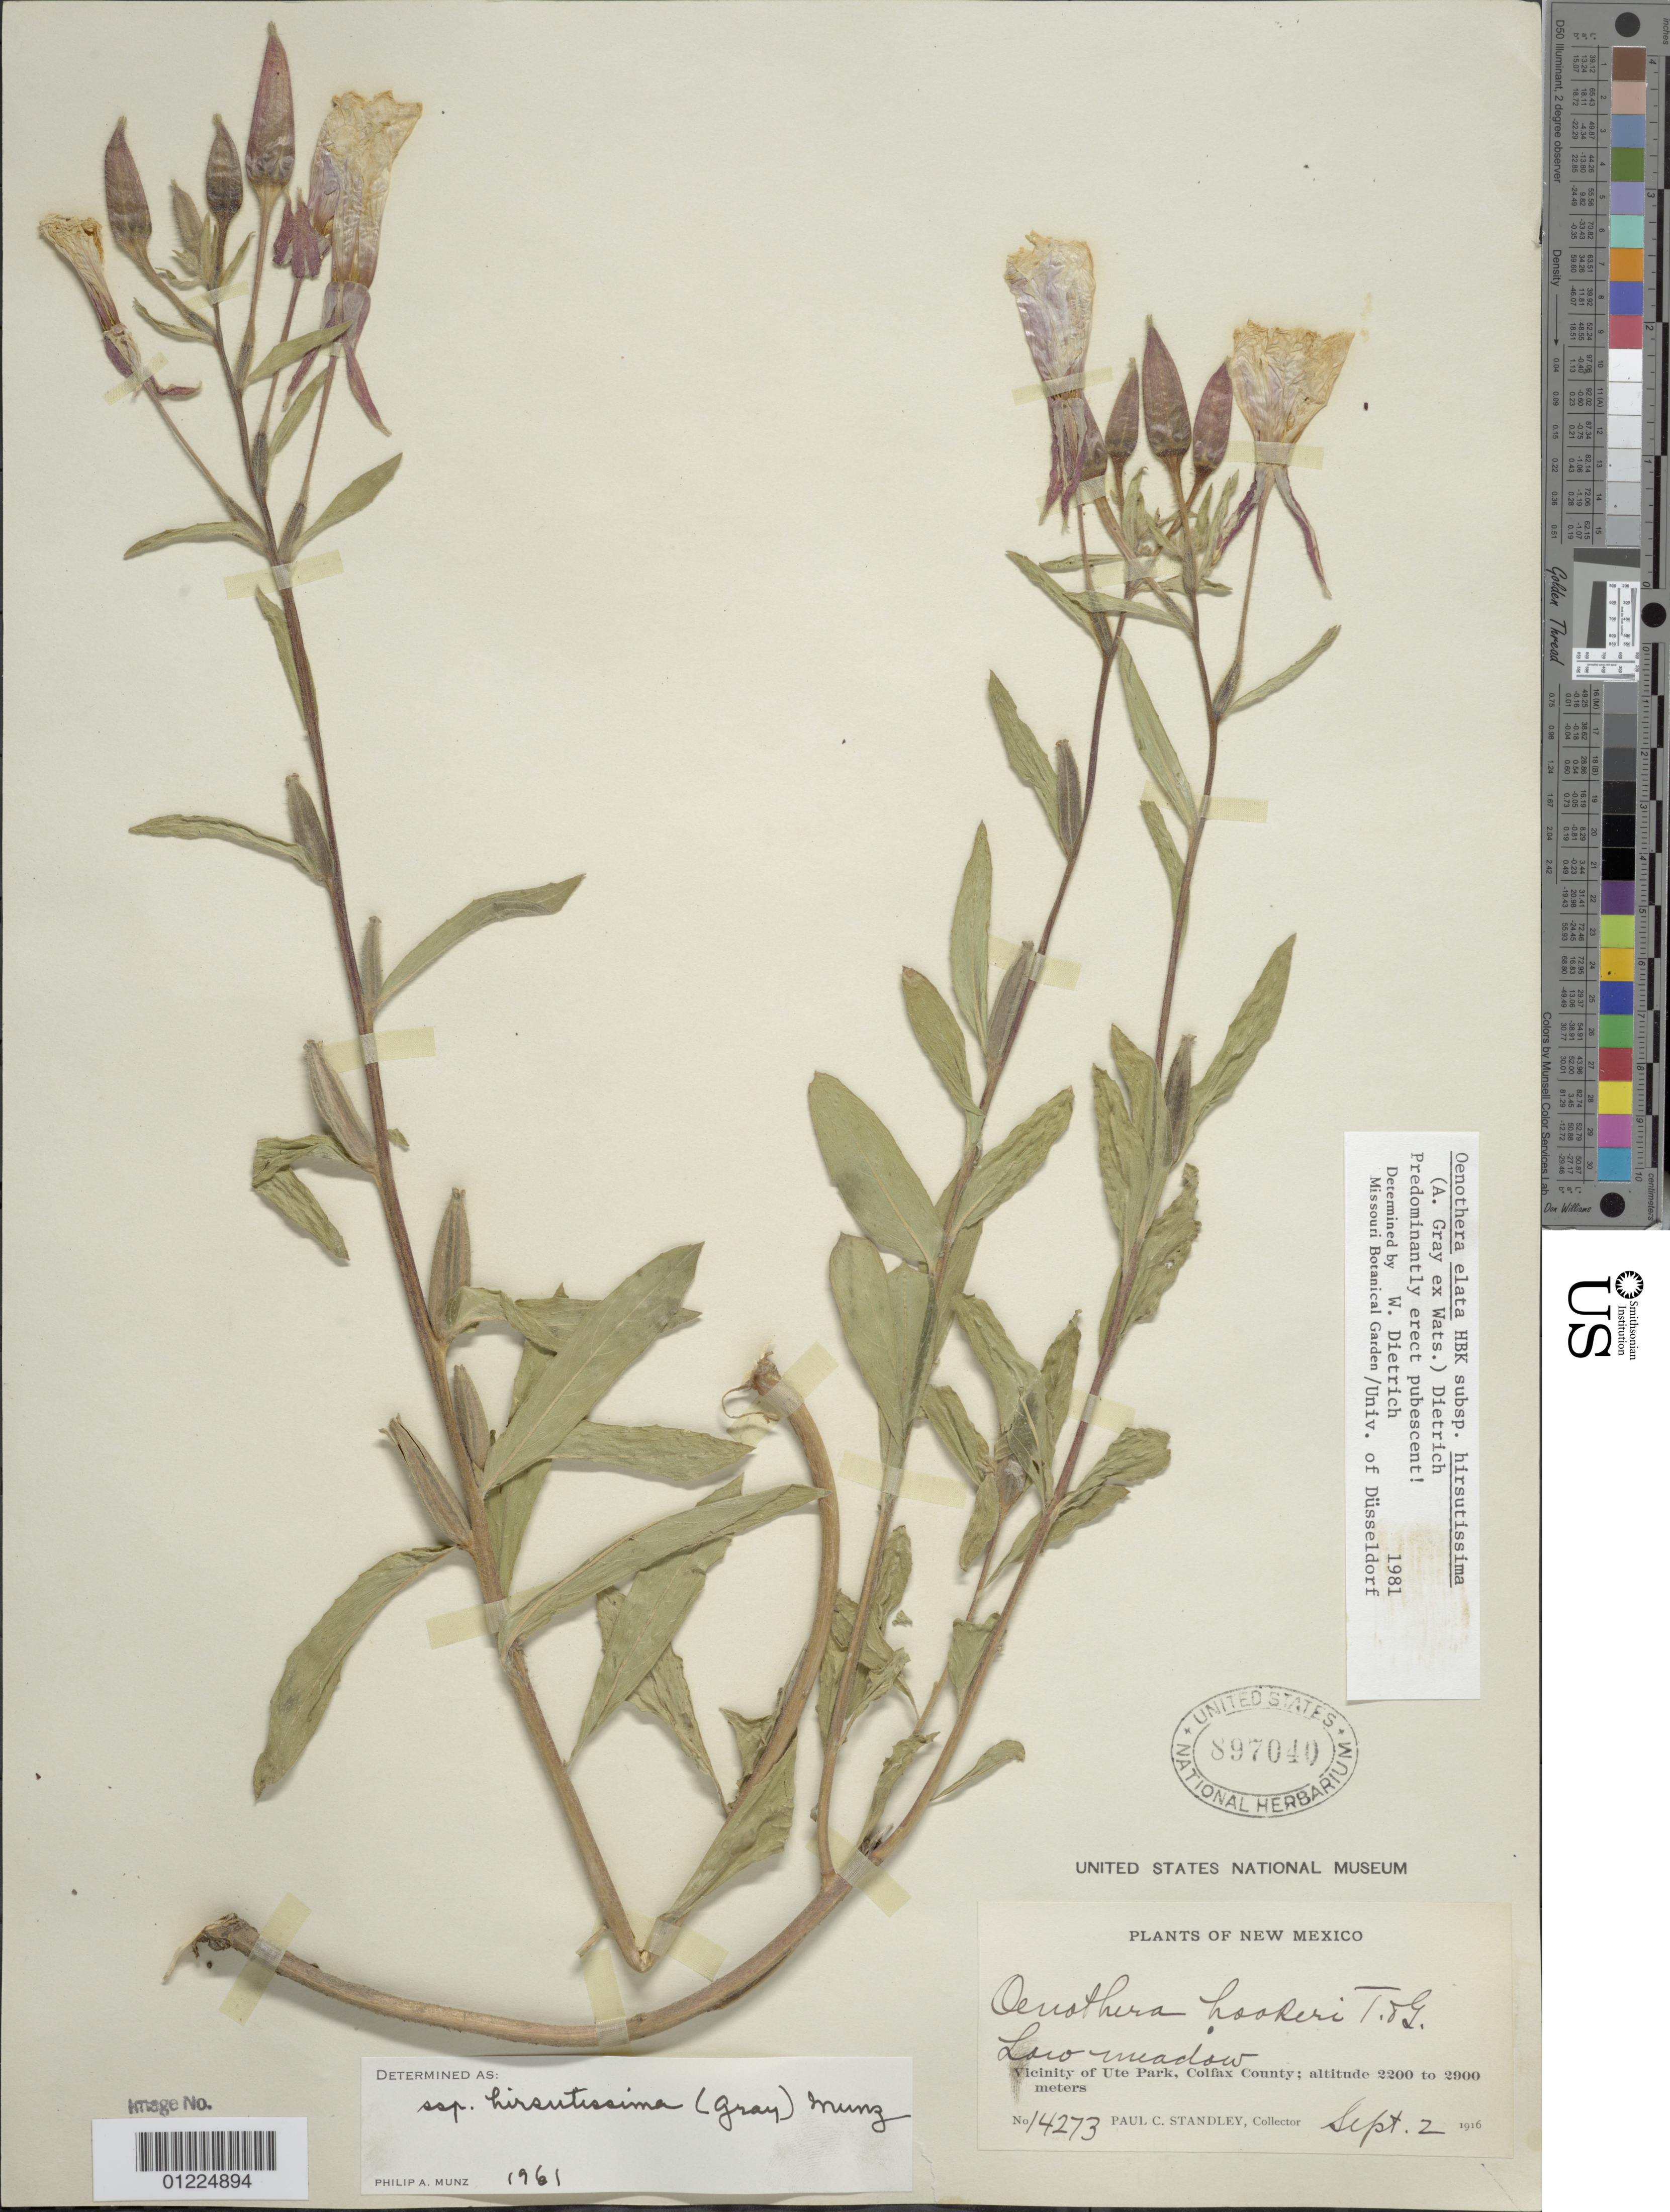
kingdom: Plantae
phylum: Tracheophyta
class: Magnoliopsida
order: Myrtales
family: Onagraceae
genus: Oenothera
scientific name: Oenothera elata subsp. hirsutissima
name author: (A. Gray ex S. Watson) W. Dietr.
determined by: Dietrich, W.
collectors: P. C. Standley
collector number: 14273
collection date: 1916-09-02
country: United States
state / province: New Mexico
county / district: Colfax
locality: vicinity of Ute Park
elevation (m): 2200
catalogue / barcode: US 897040